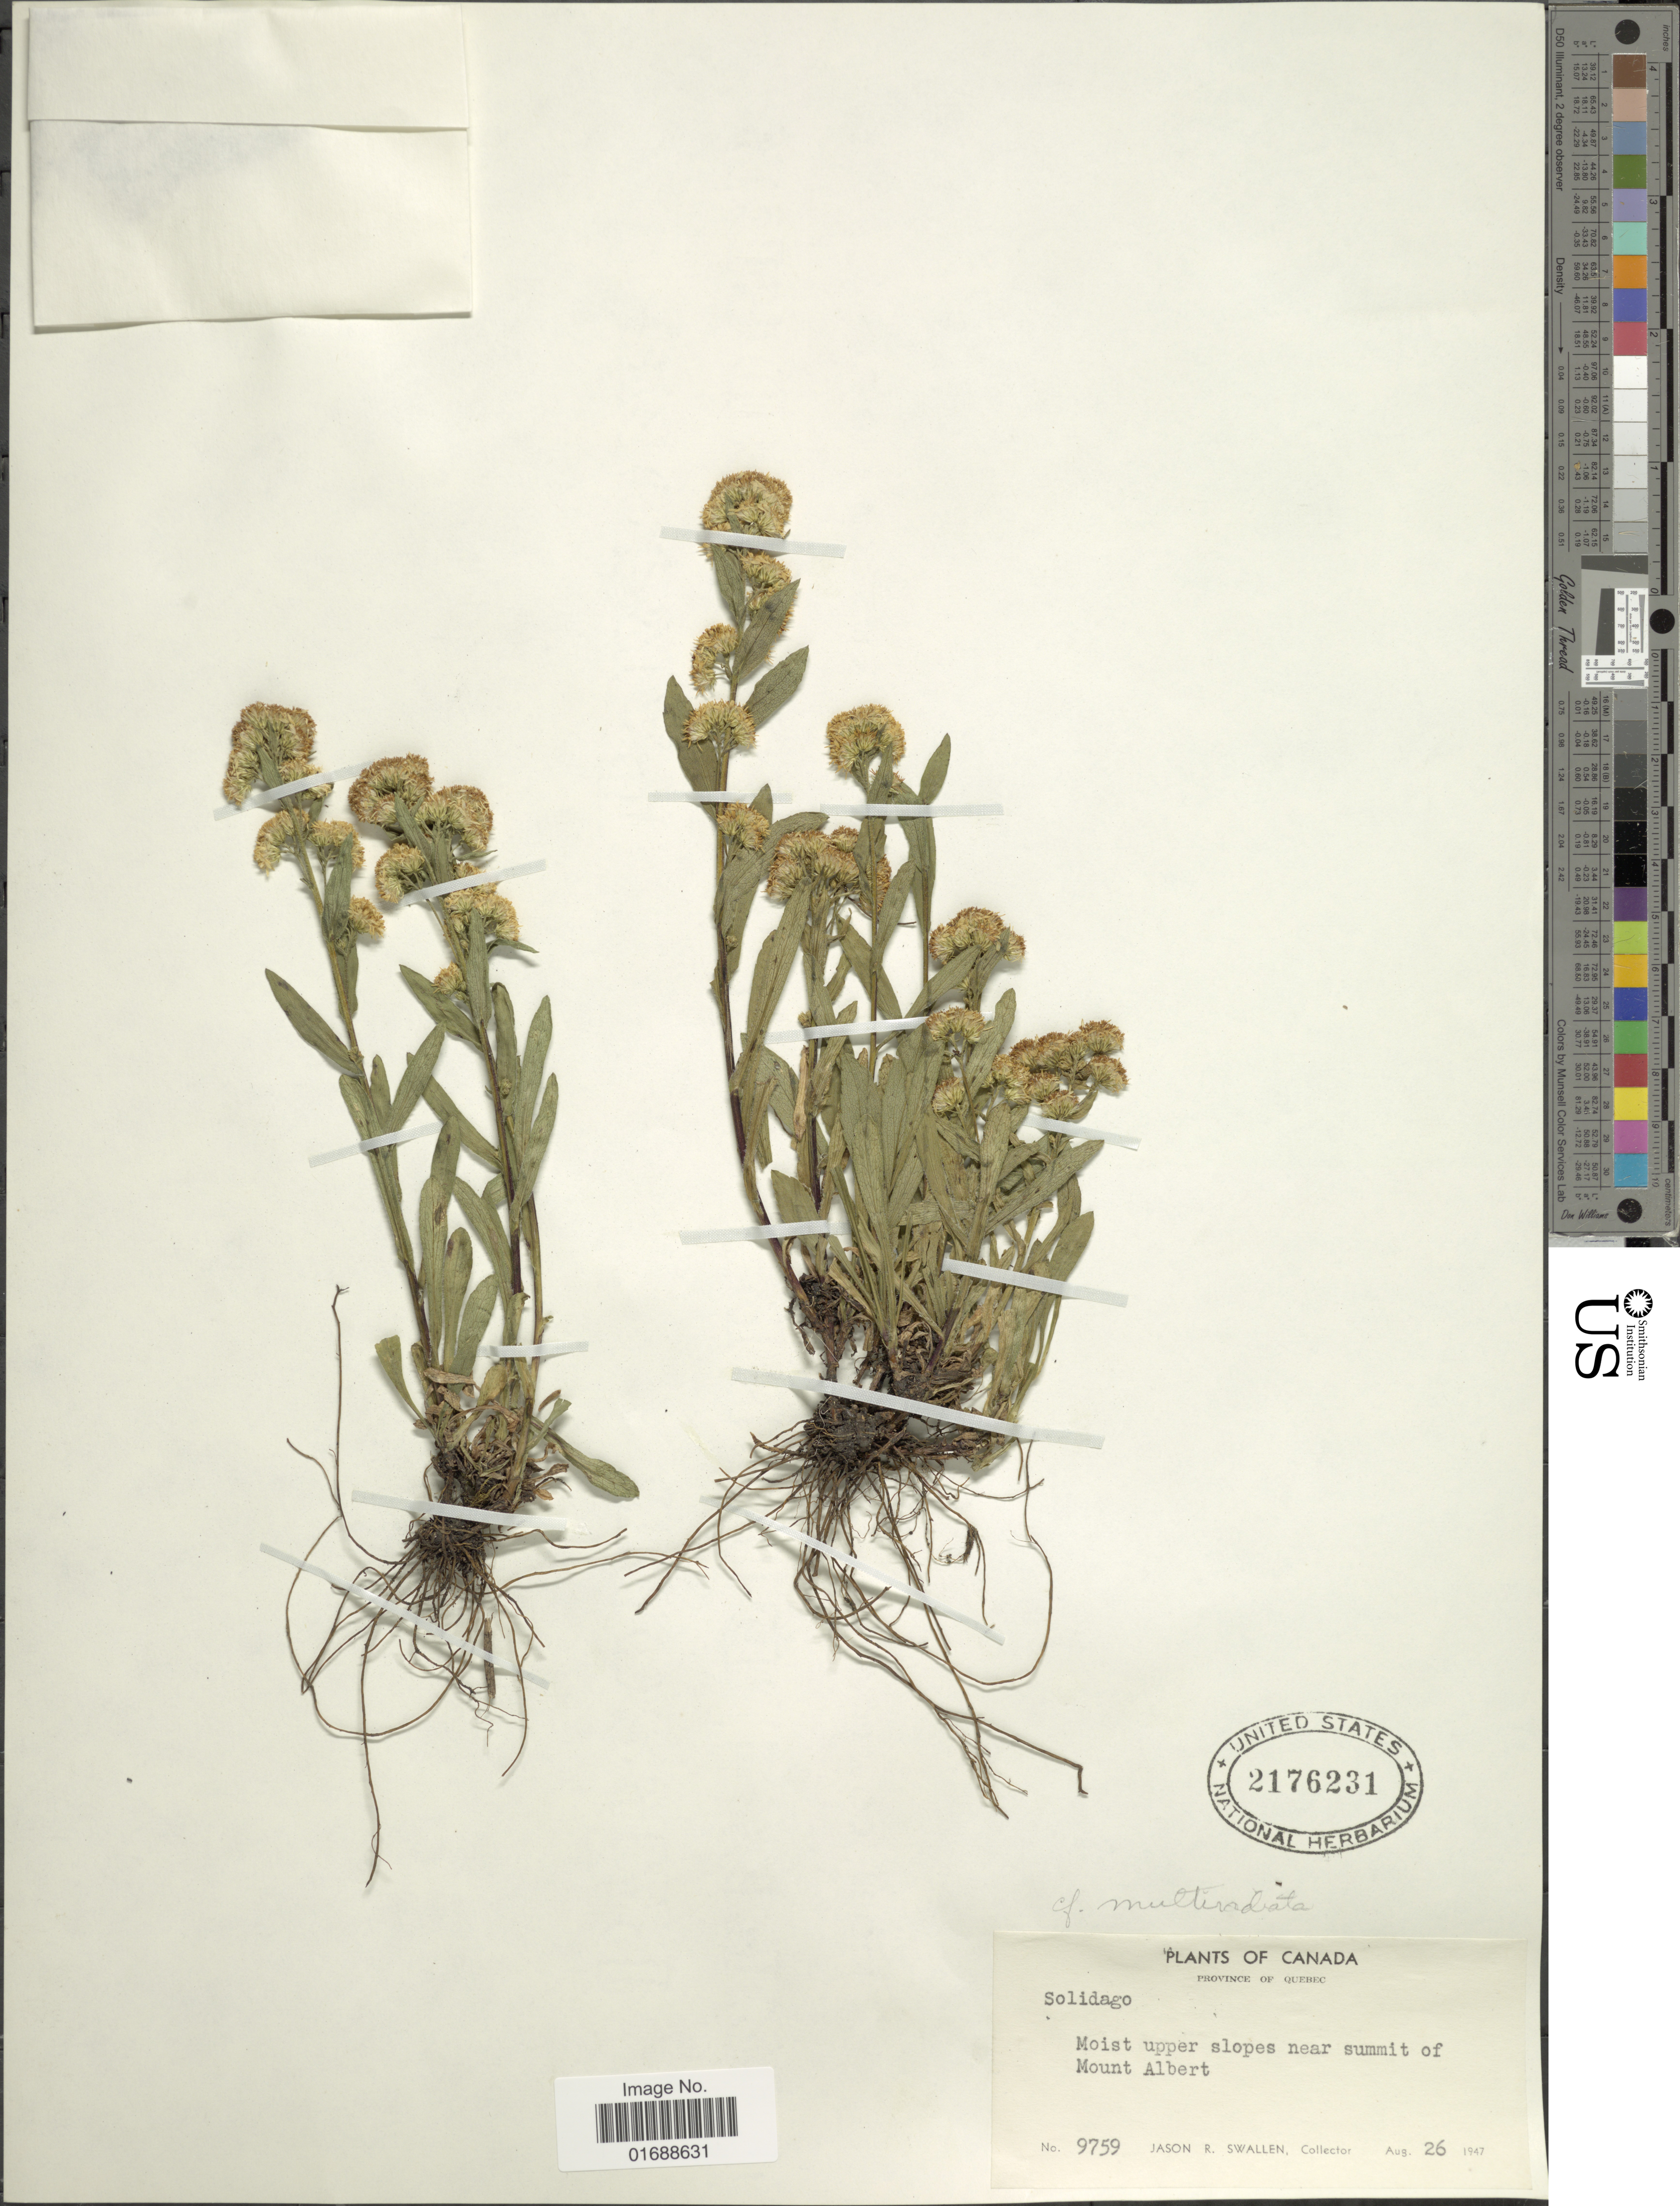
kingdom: Plantae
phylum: Tracheophyta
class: Magnoliopsida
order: Asterales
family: Asteraceae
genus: Solidago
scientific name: Solidago multiradiata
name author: Aiton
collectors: J. R. Swallen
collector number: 9759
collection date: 1947-08-26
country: Canada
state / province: Quebec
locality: Moist upper slopes near summit of Mount Albert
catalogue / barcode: US 2176231